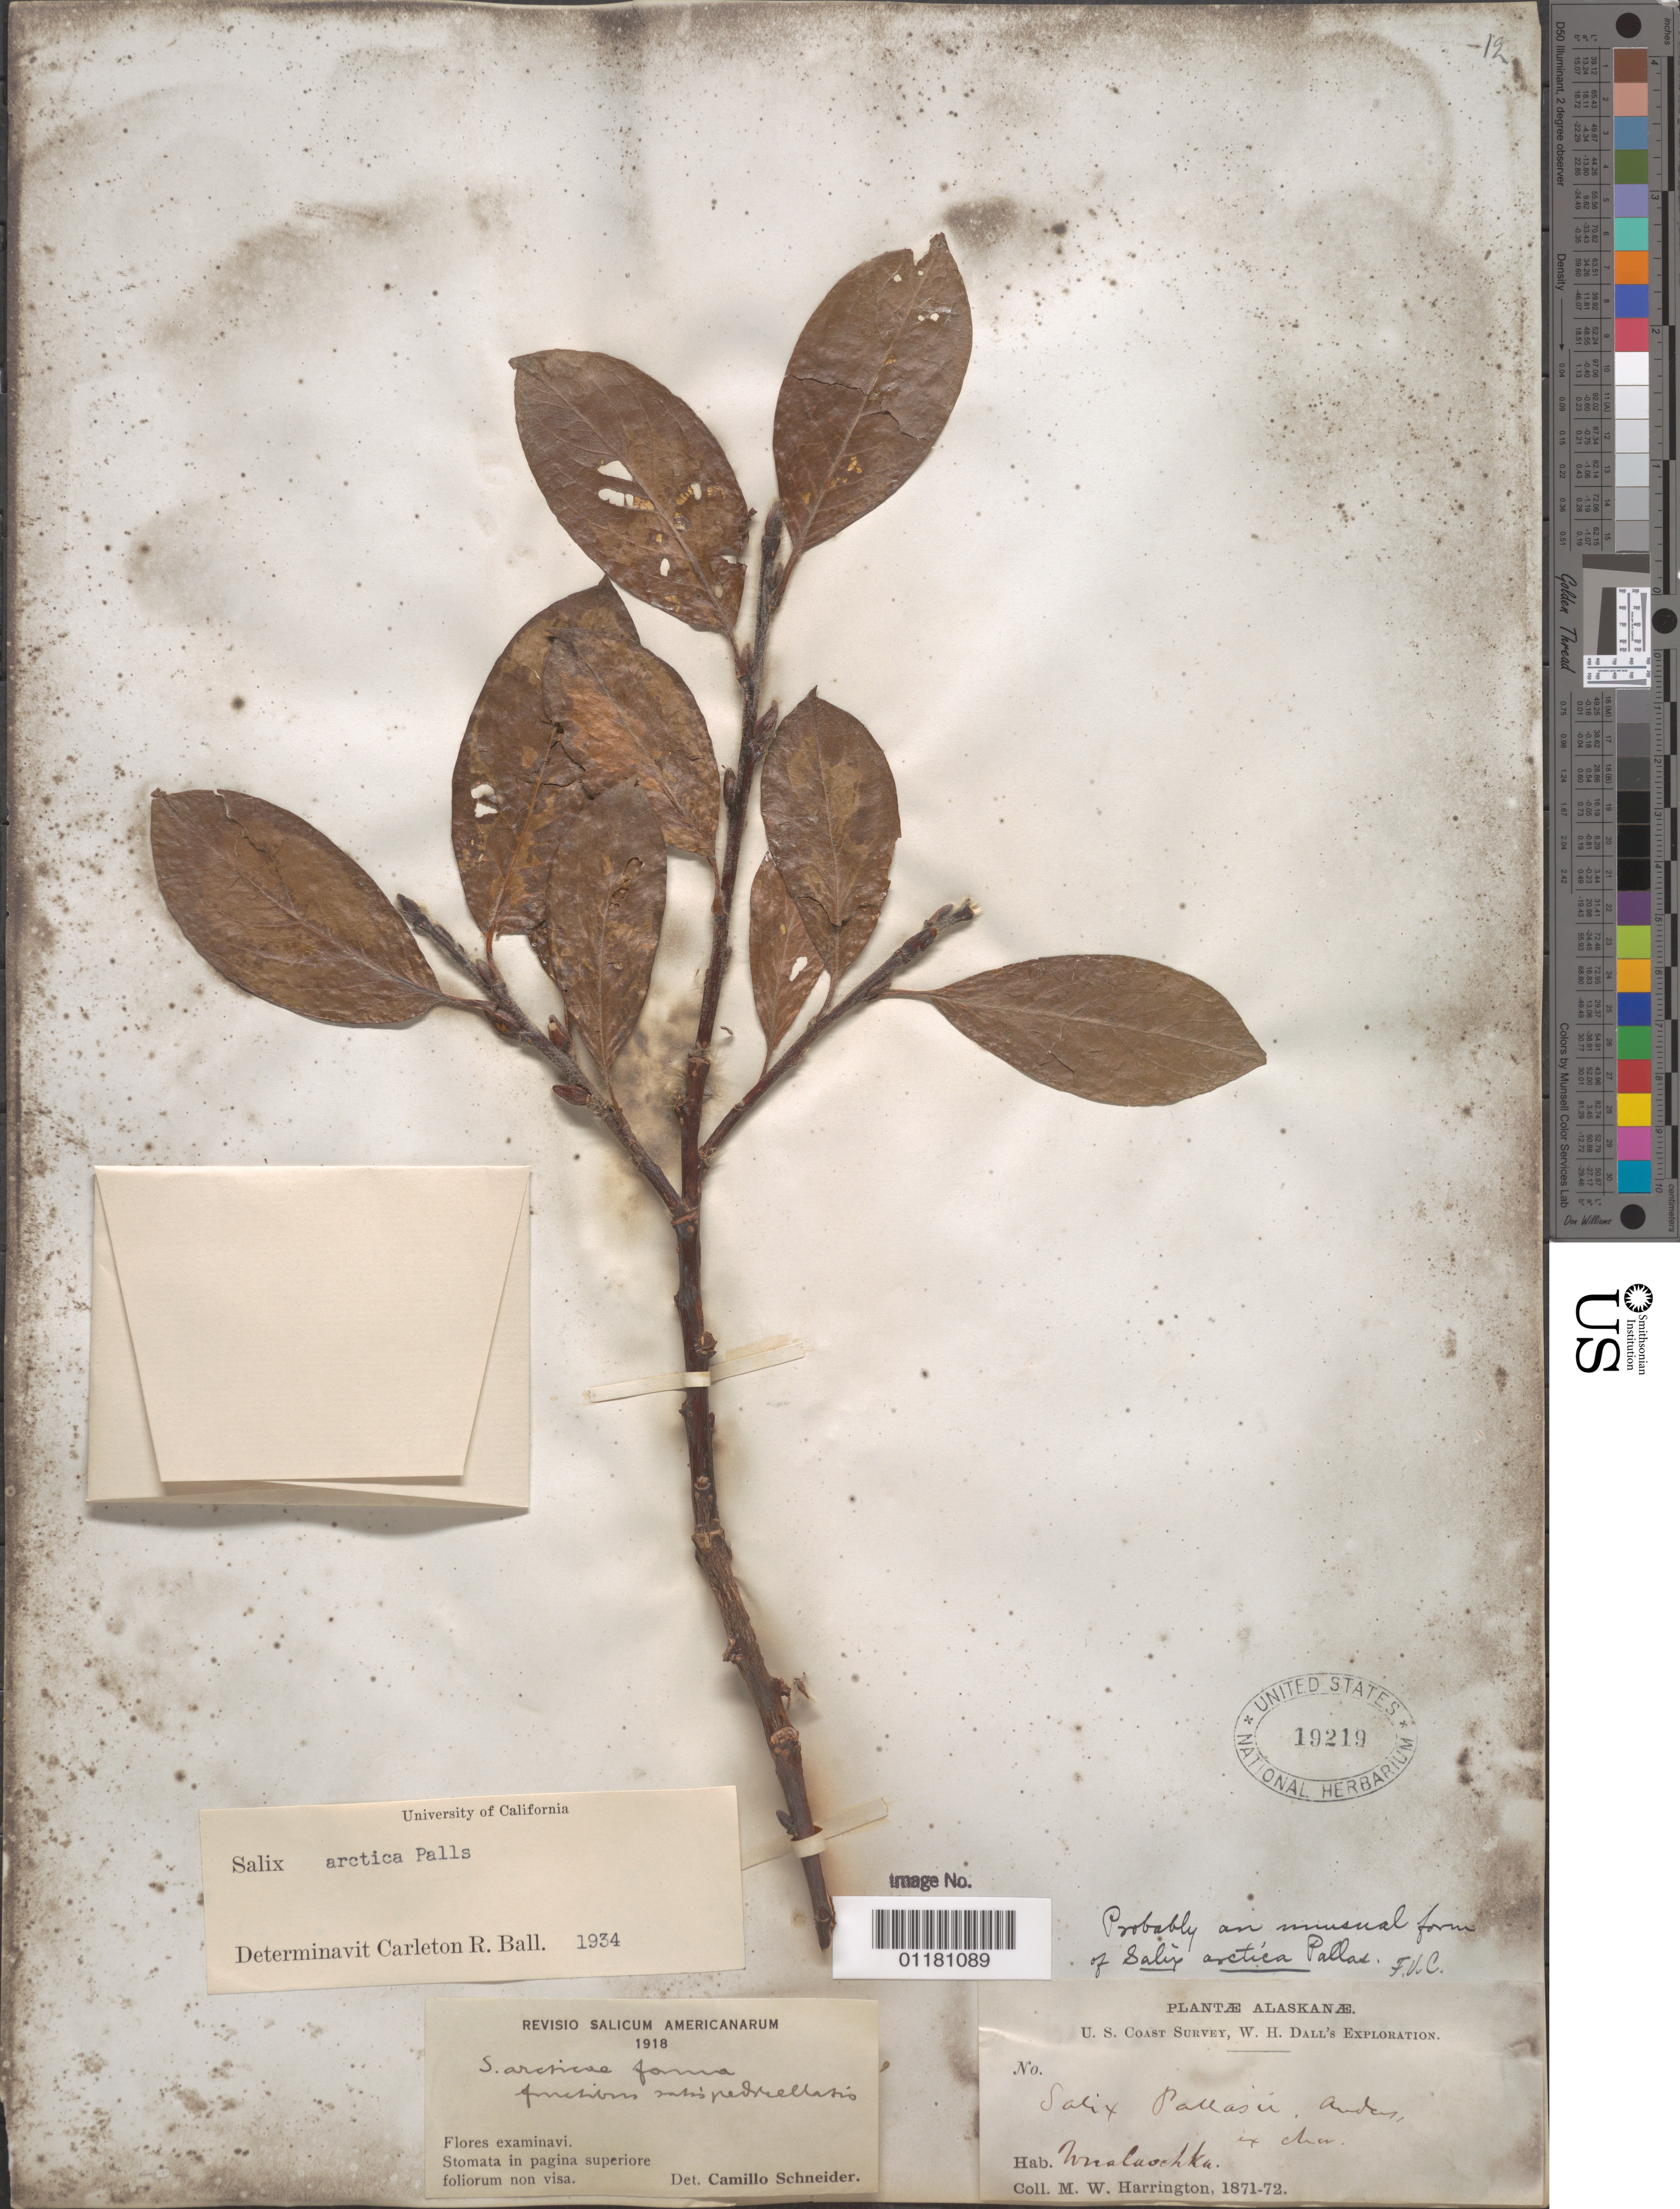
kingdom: Plantae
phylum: Tracheophyta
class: Magnoliopsida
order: Malpighiales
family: Salicaceae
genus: Salix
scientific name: Salix arctica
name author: Pall.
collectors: M. W. Harrington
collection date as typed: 1871 to -- --- 1872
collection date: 1871/1872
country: United States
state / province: Alaska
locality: Unalaska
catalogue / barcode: US 19219